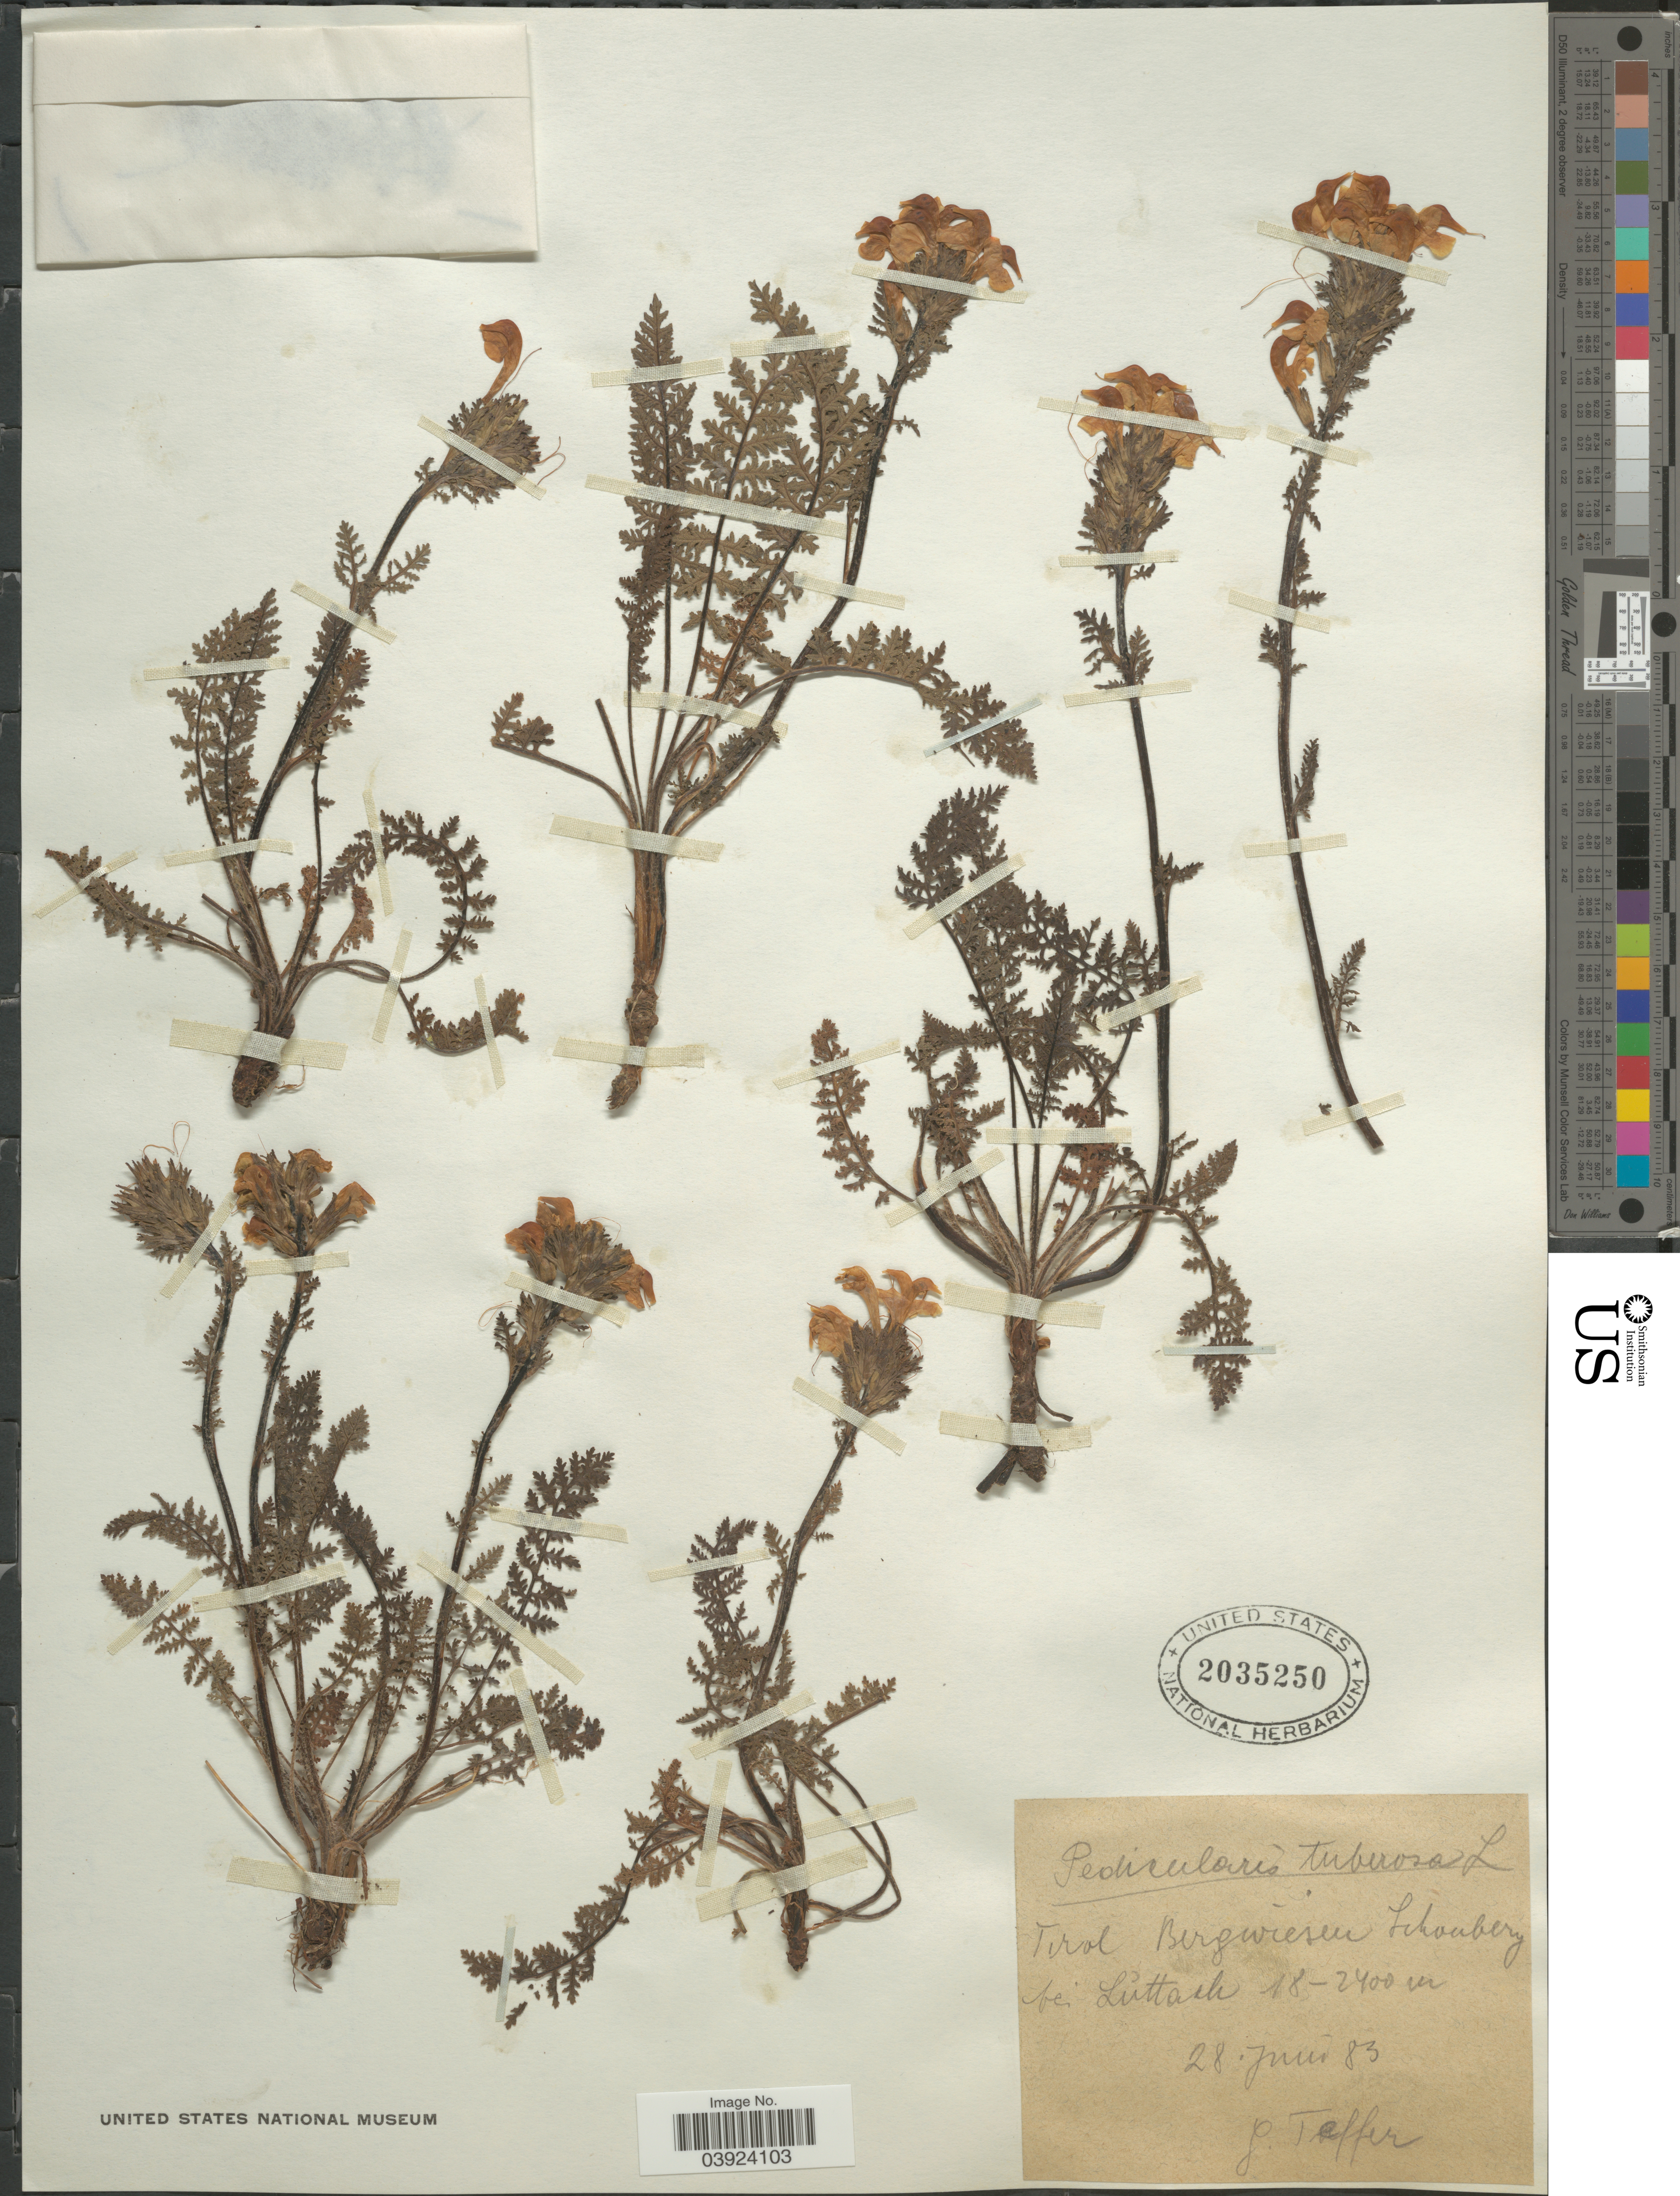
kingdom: Plantae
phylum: Tracheophyta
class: Magnoliopsida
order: Lamiales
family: Orobanchaceae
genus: Pedicularis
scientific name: Pedicularis tuberosa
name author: L.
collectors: Teffer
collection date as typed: Transcribed d/m/y: 28/6/83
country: Austria / Italy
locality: Tirol. Bergwiesen Schonberg bei Luttach.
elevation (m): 1800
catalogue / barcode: US 2035250